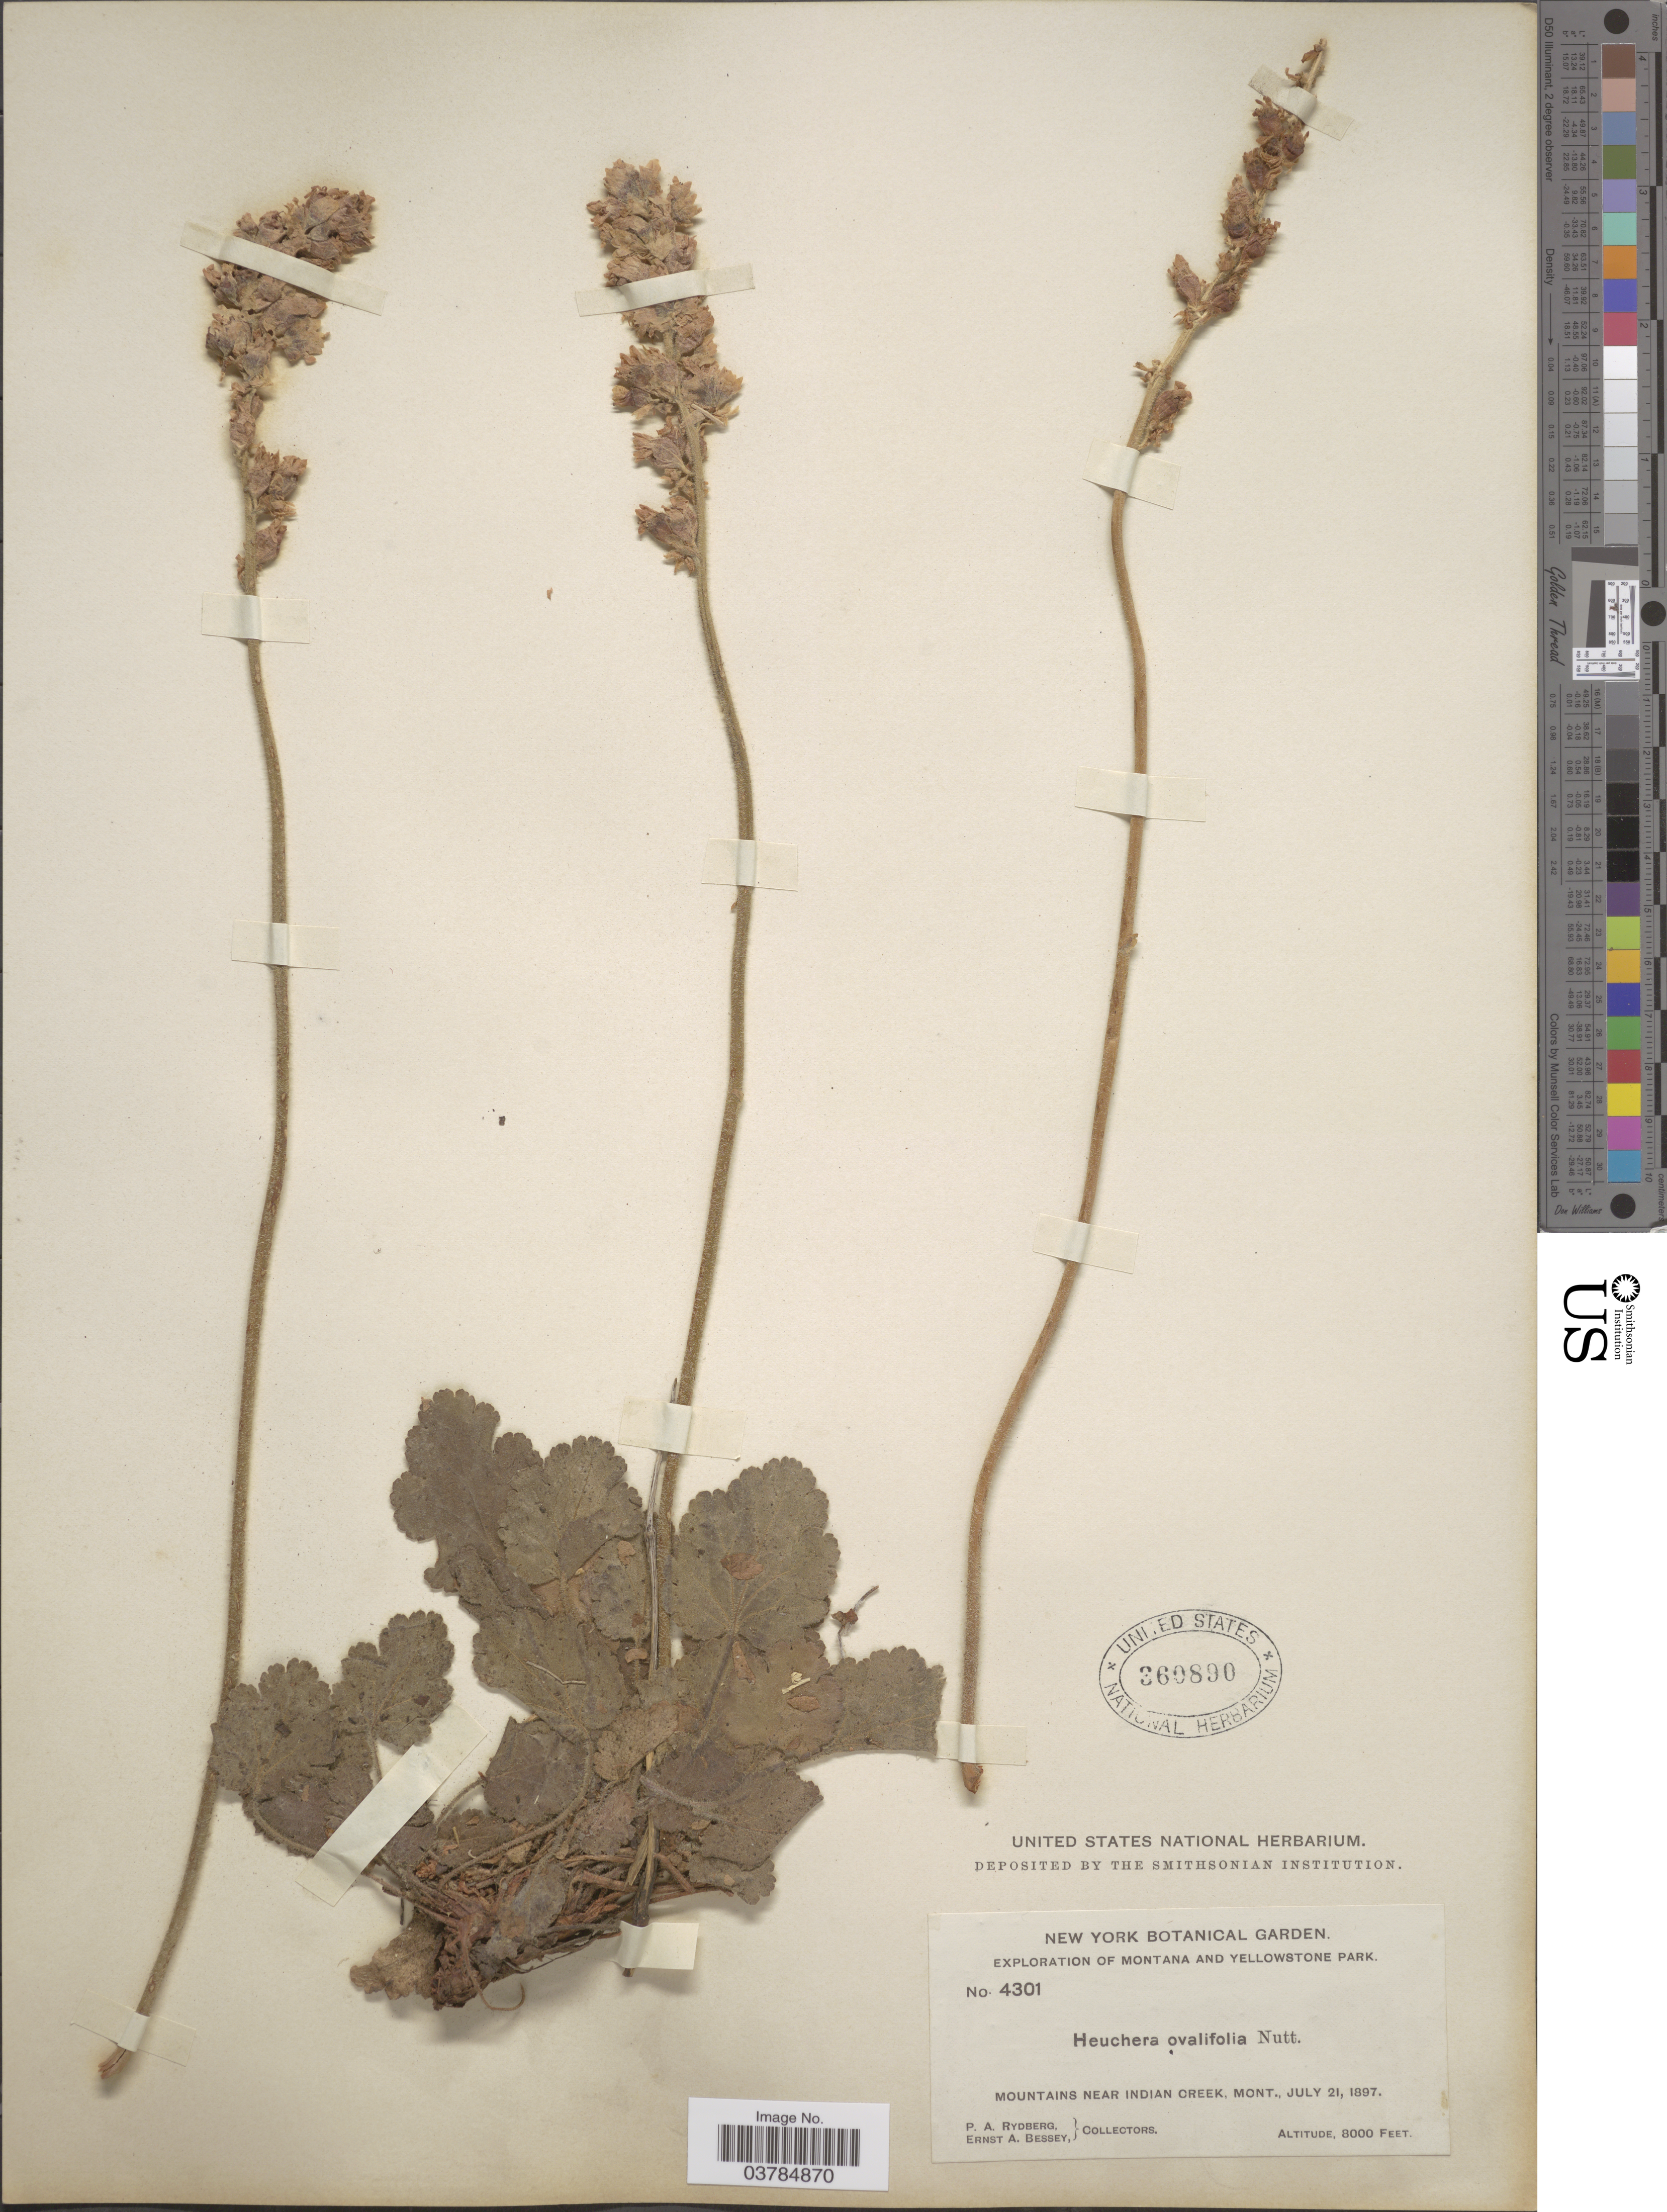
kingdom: Plantae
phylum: Tracheophyta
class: Magnoliopsida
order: Saxifragales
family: Saxifragaceae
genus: Heuchera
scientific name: Heuchera ovalifolia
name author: Torr. & A. Gray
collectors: P. A. Rydberg & E. A. Bessey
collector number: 4301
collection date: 1897-07-21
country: United States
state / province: Montana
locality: Exploration of Montana and Yellowstone Park. Mountains near Indian Creek.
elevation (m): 2438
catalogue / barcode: US 360890